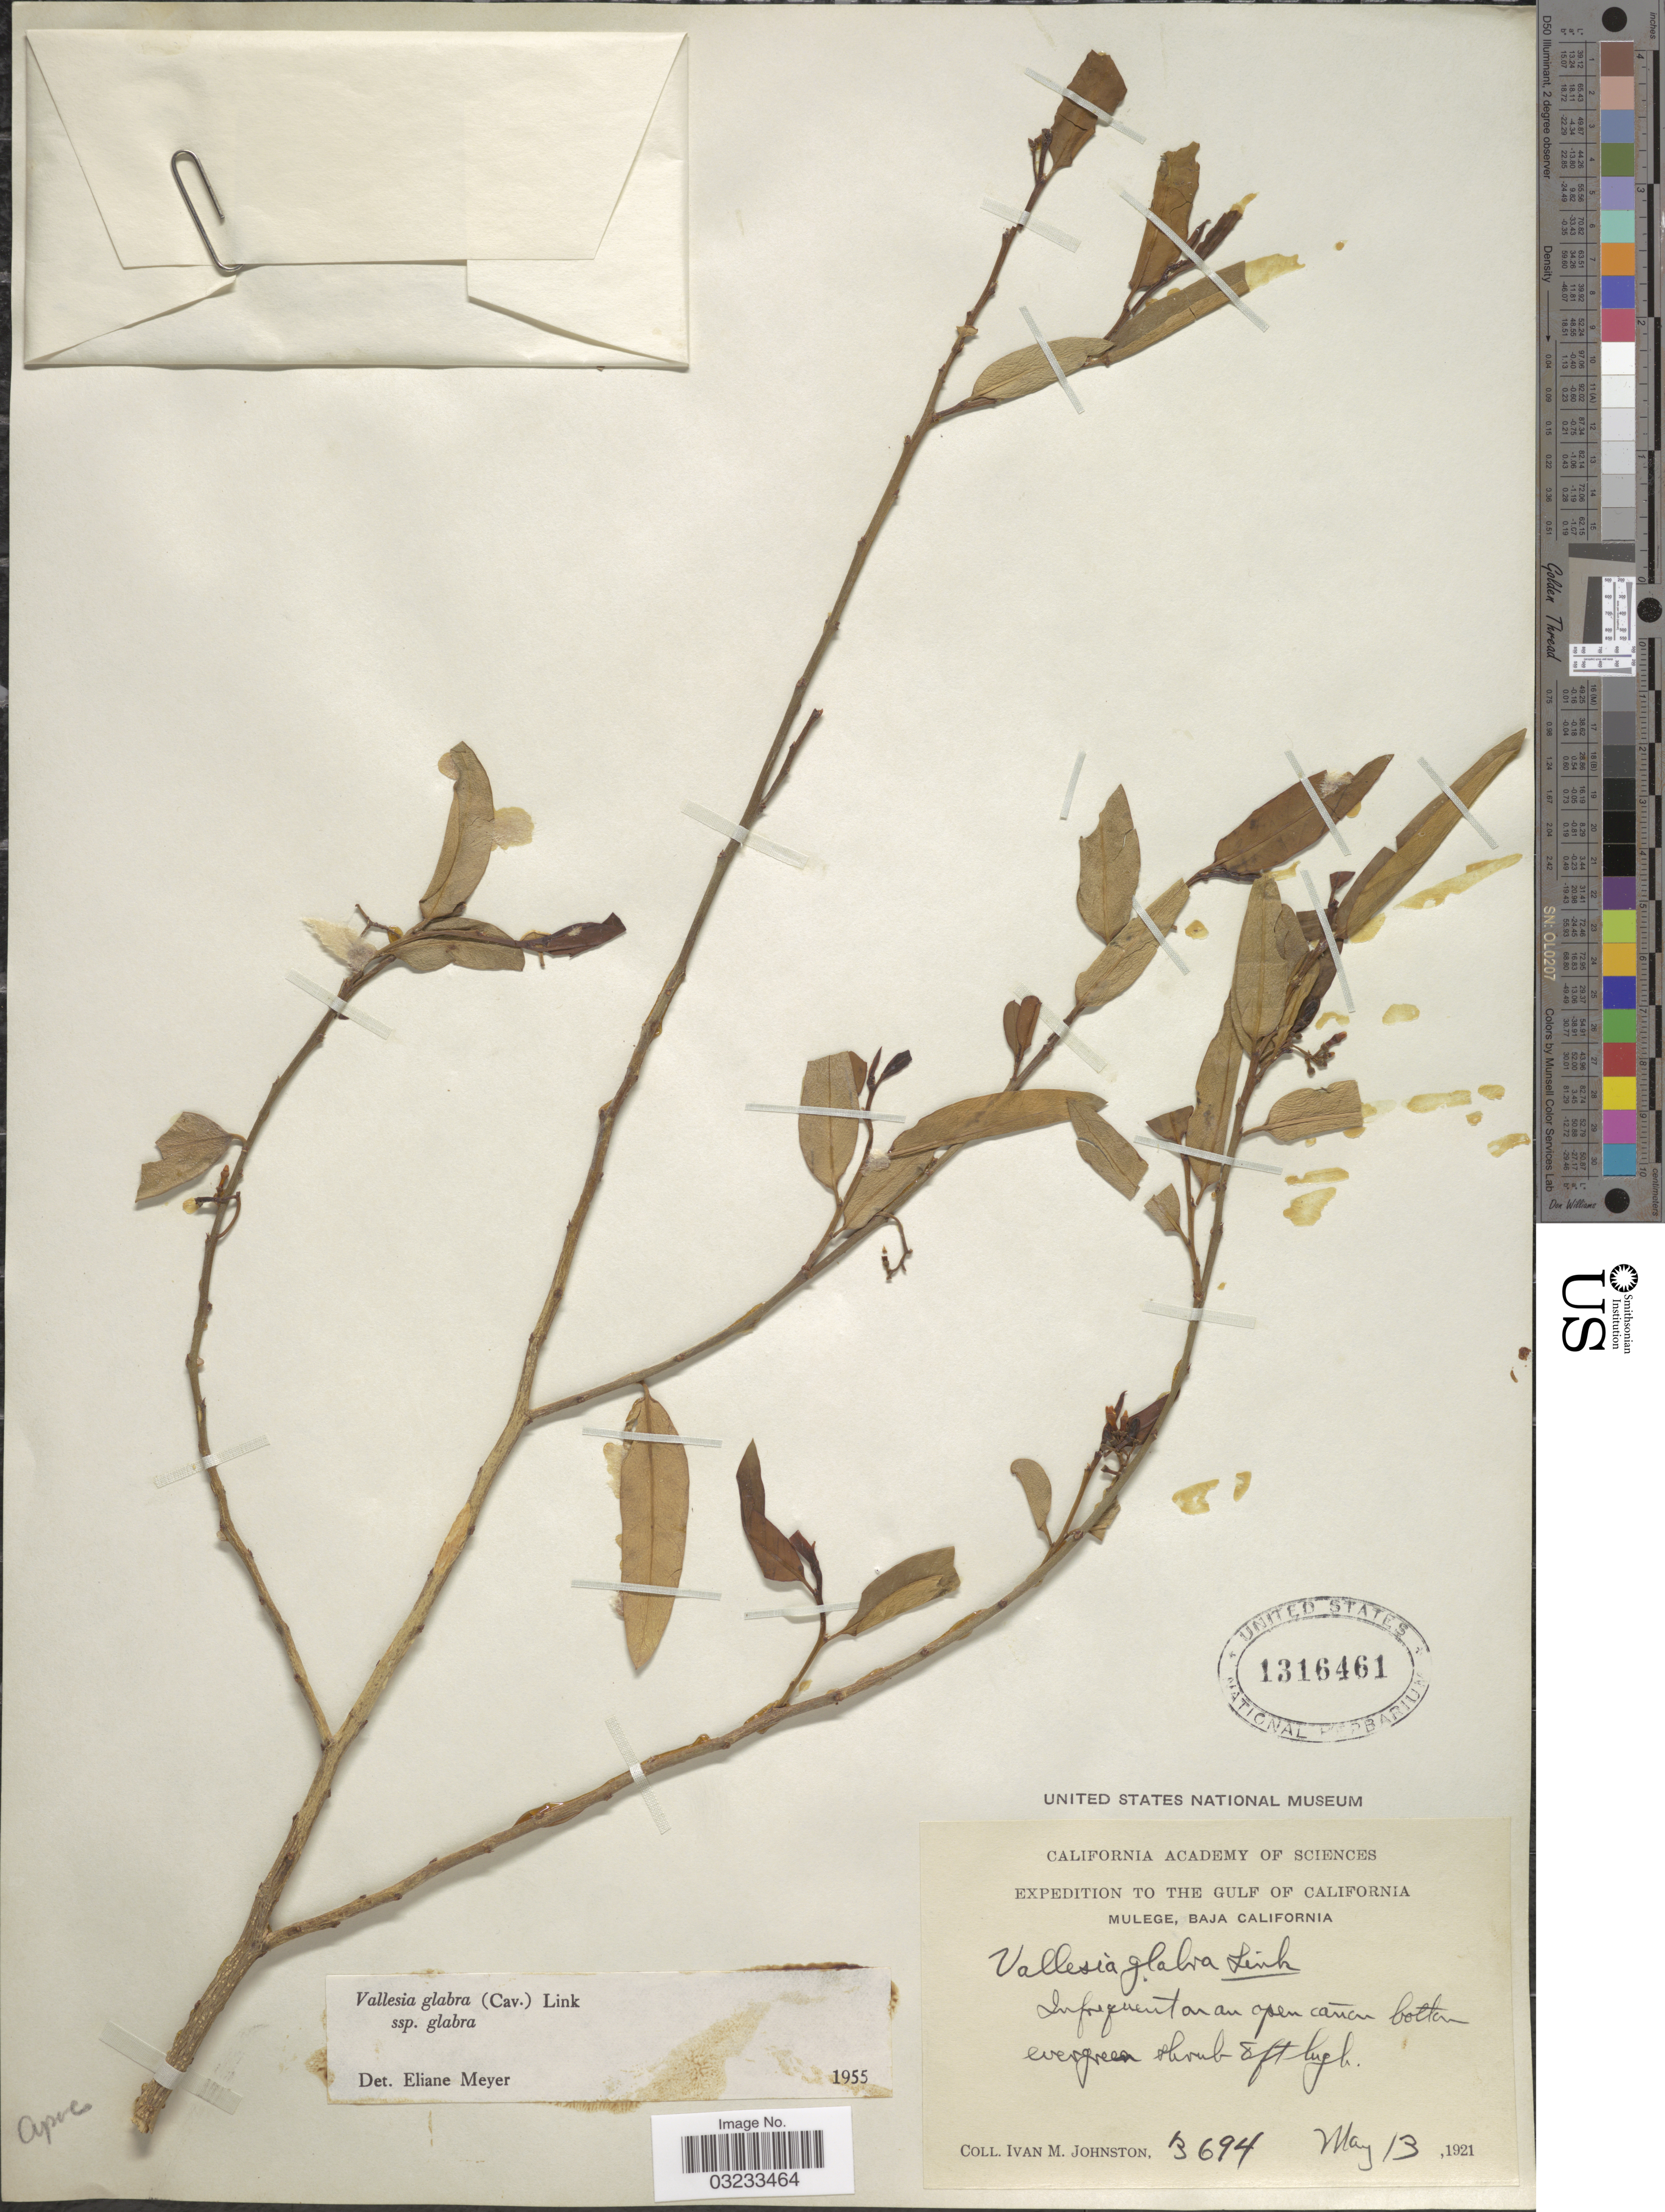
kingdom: Plantae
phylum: Tracheophyta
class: Magnoliopsida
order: Gentianales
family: Apocynaceae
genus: Vallesia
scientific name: Vallesia glabra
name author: (Cav.) Link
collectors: I.M. Johnston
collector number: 3694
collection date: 1921-05-13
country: Mexico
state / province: Baja California Sur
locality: The Gulf of California, Mulege, Baja California.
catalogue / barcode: US 1316461